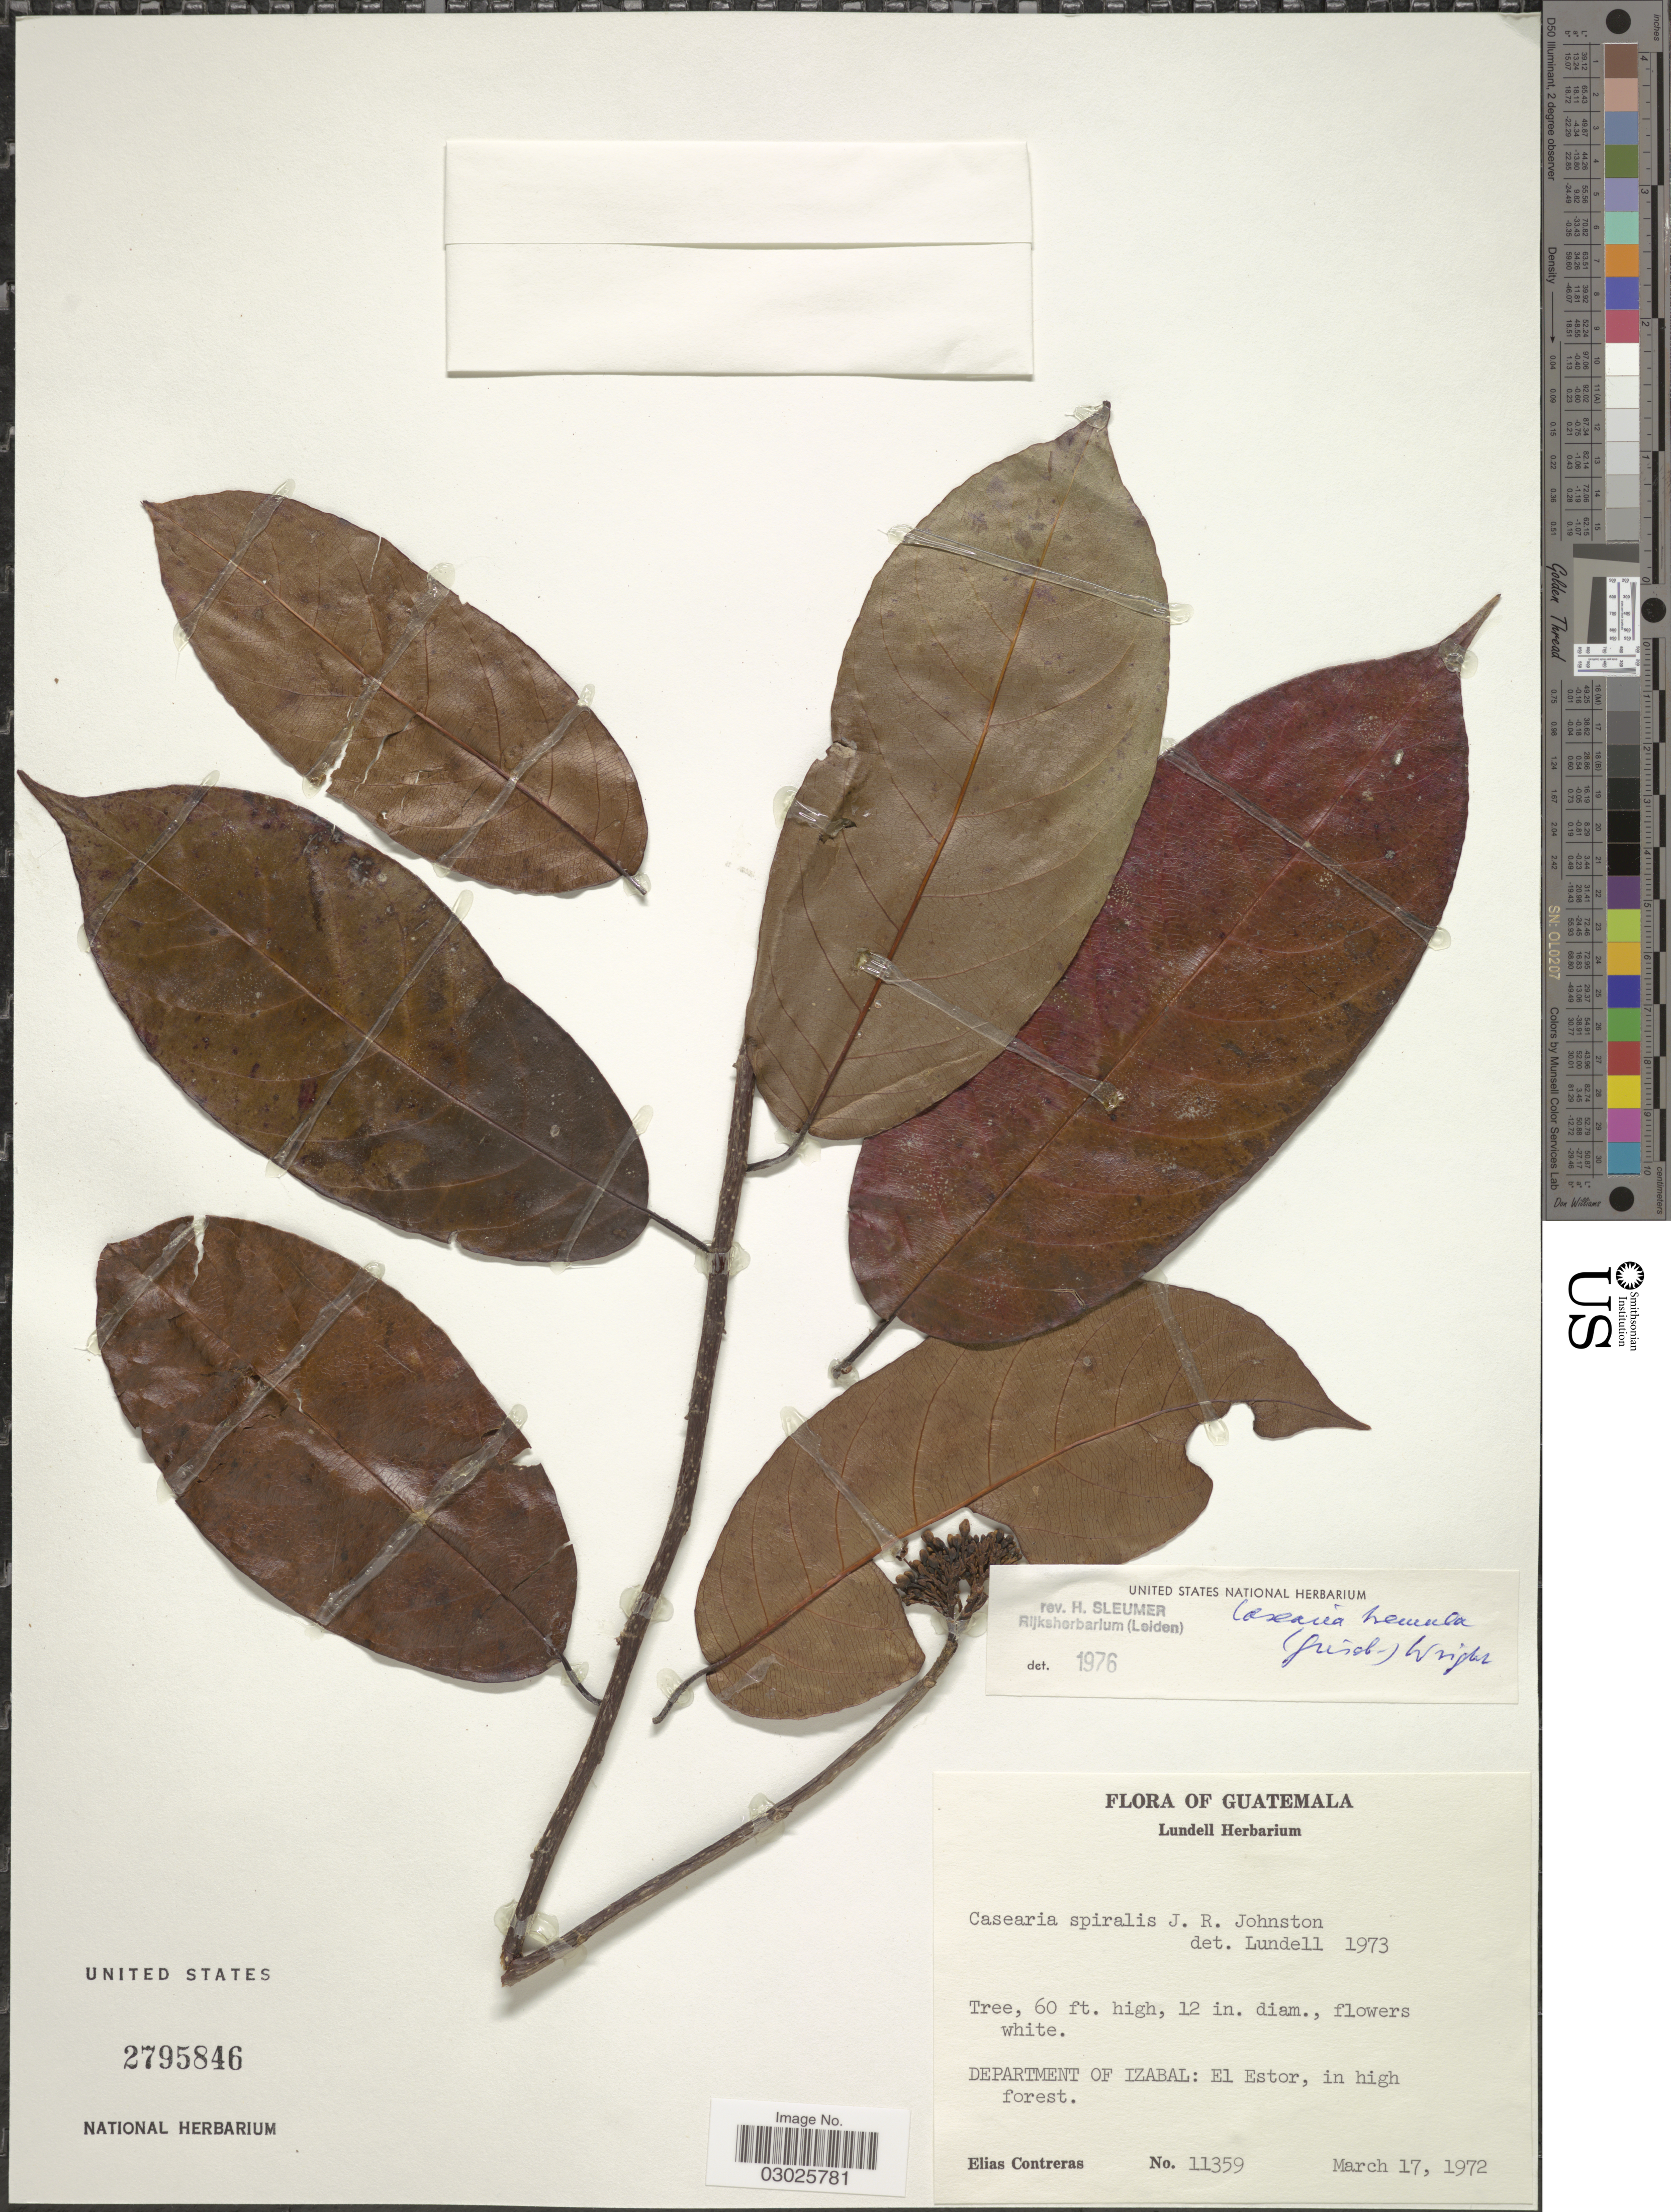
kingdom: Plantae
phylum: Tracheophyta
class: Magnoliopsida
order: Malpighiales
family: Salicaceae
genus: Casearia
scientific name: Casearia tremula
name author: (Griseb.) Griseb. ex C. Wright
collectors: E. Contreras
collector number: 11359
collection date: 1972-03-17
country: Guatemala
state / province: Izabal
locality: Department of Izabal: El Estor.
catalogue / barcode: US 2795846